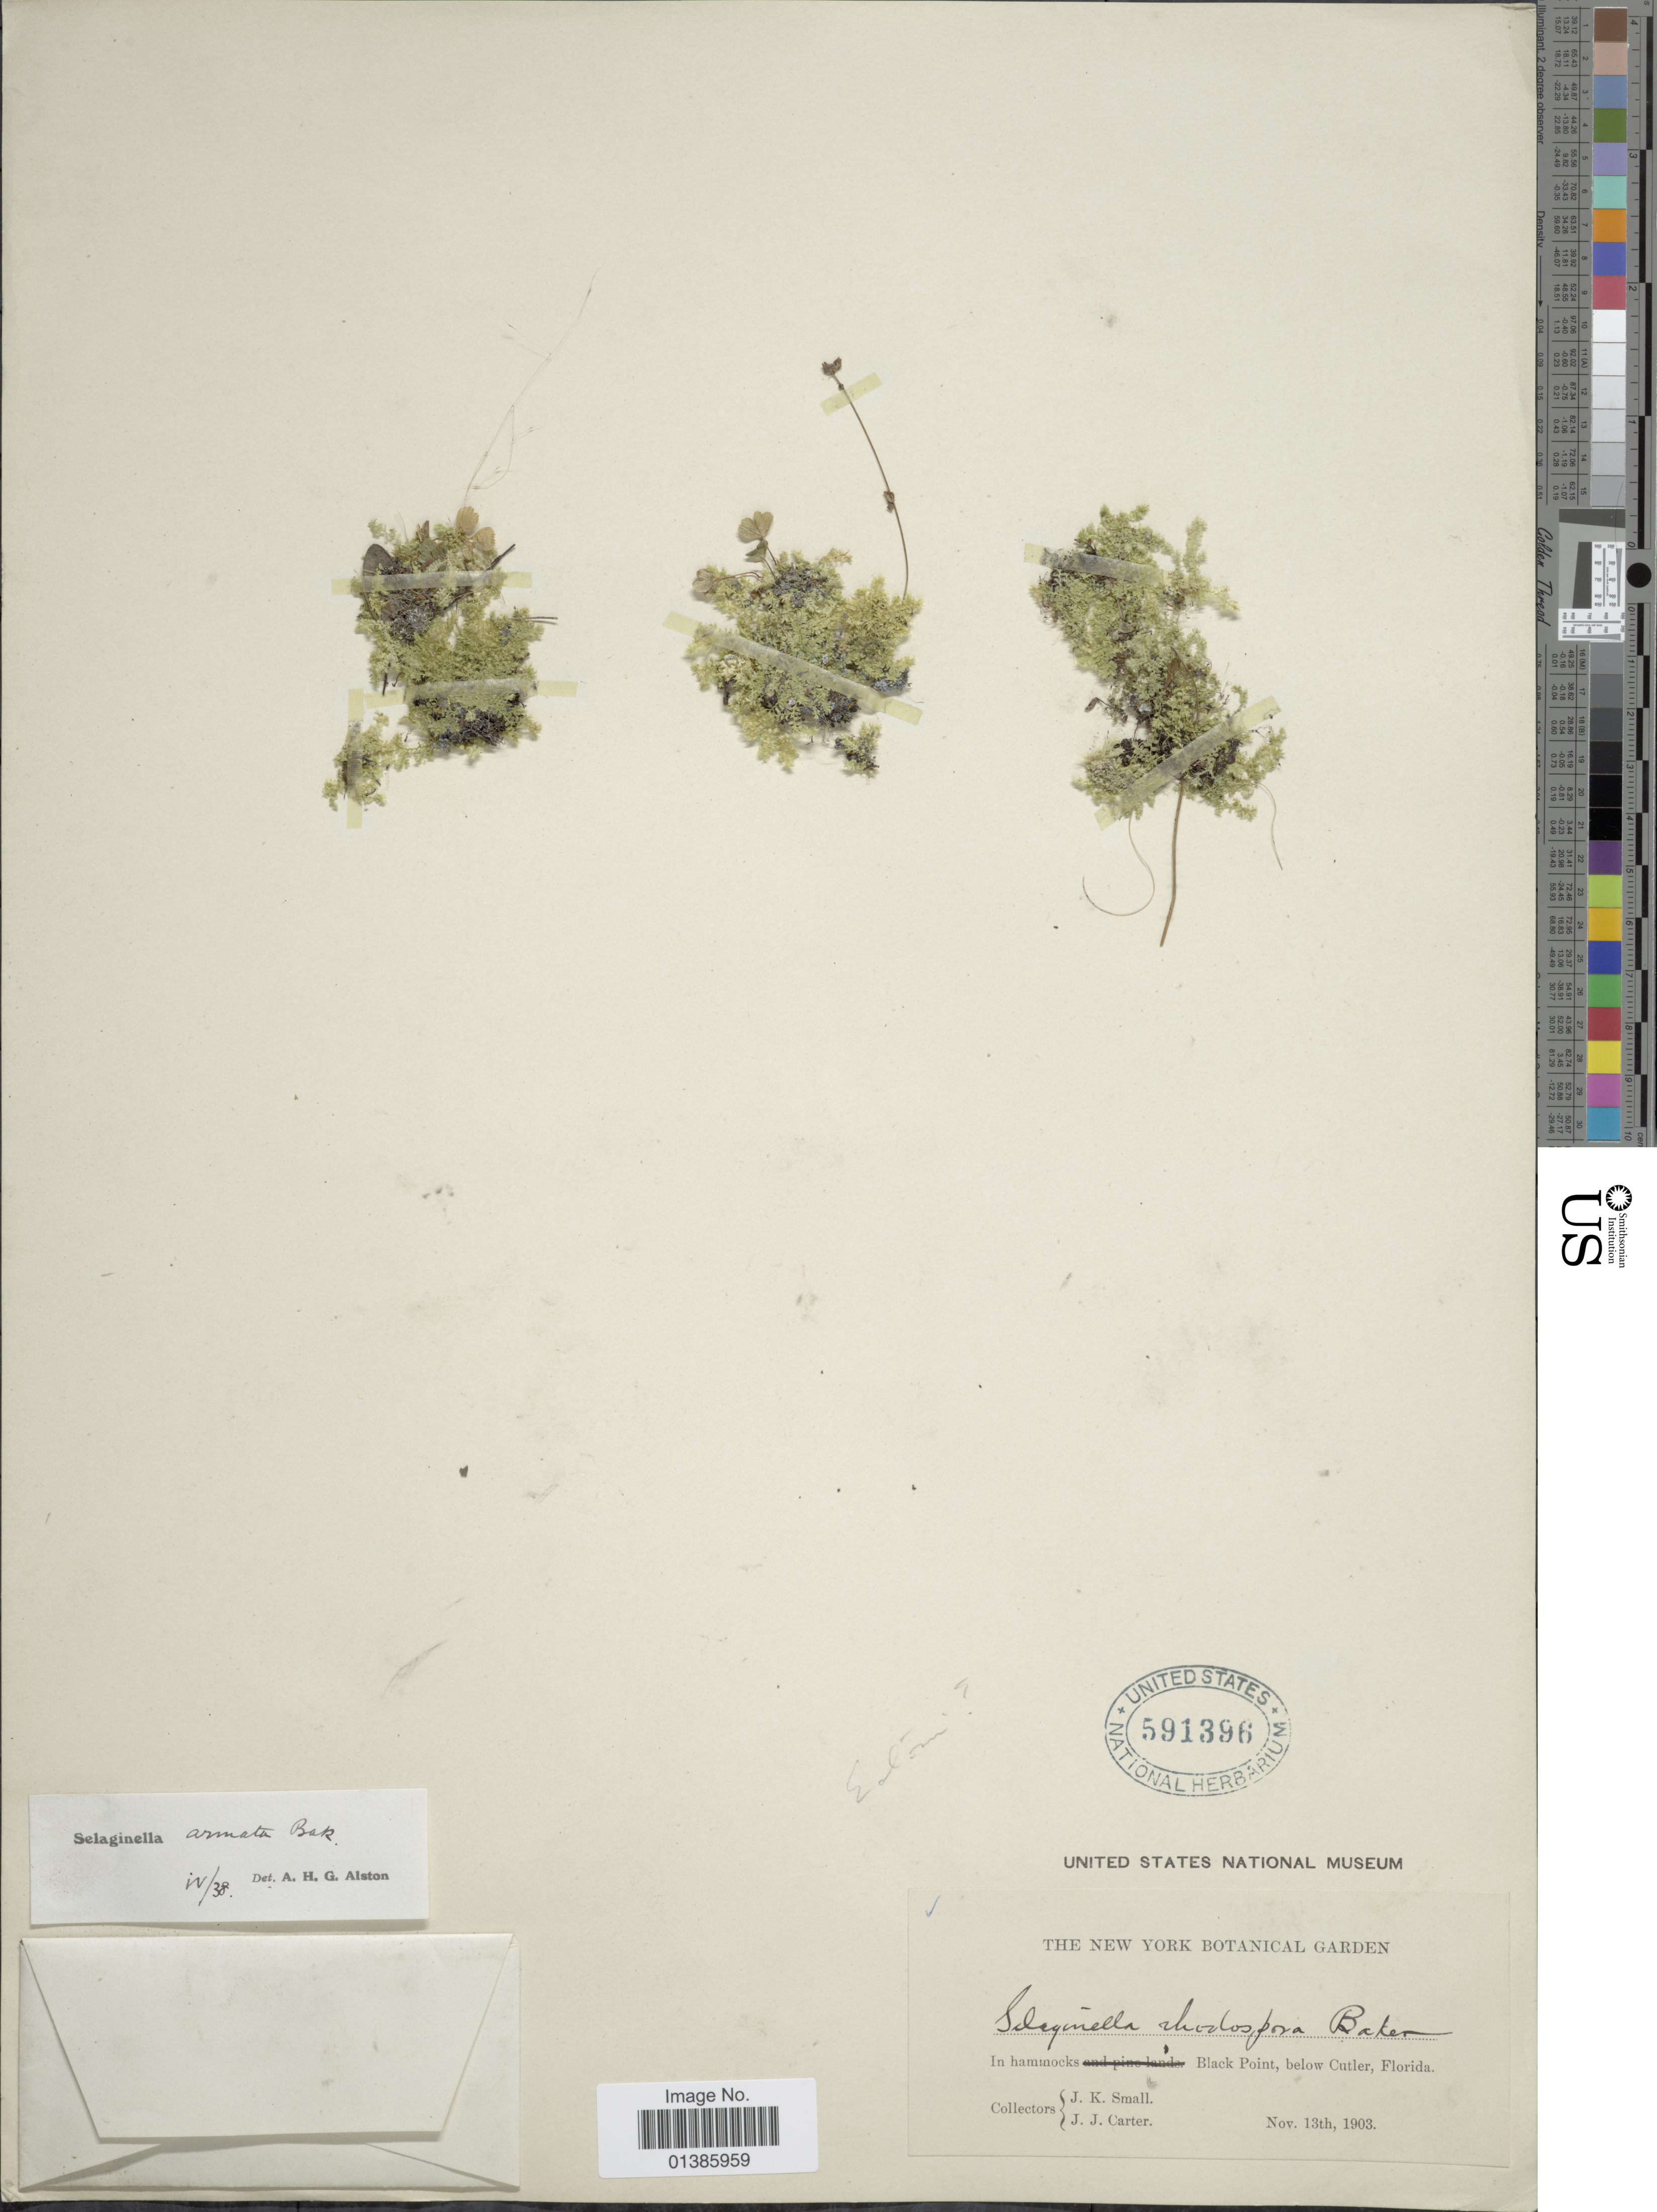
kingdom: Plantae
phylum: Tracheophyta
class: Lycopodiopsida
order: Selaginellales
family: Selaginellaceae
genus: Selaginella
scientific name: Selaginella eatonii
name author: Hieron. ex Small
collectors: J. K. Small & J. Carter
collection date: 1903-11-13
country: United States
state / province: Florida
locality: In hammocks Black Point, below Cutler.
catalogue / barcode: US 591396